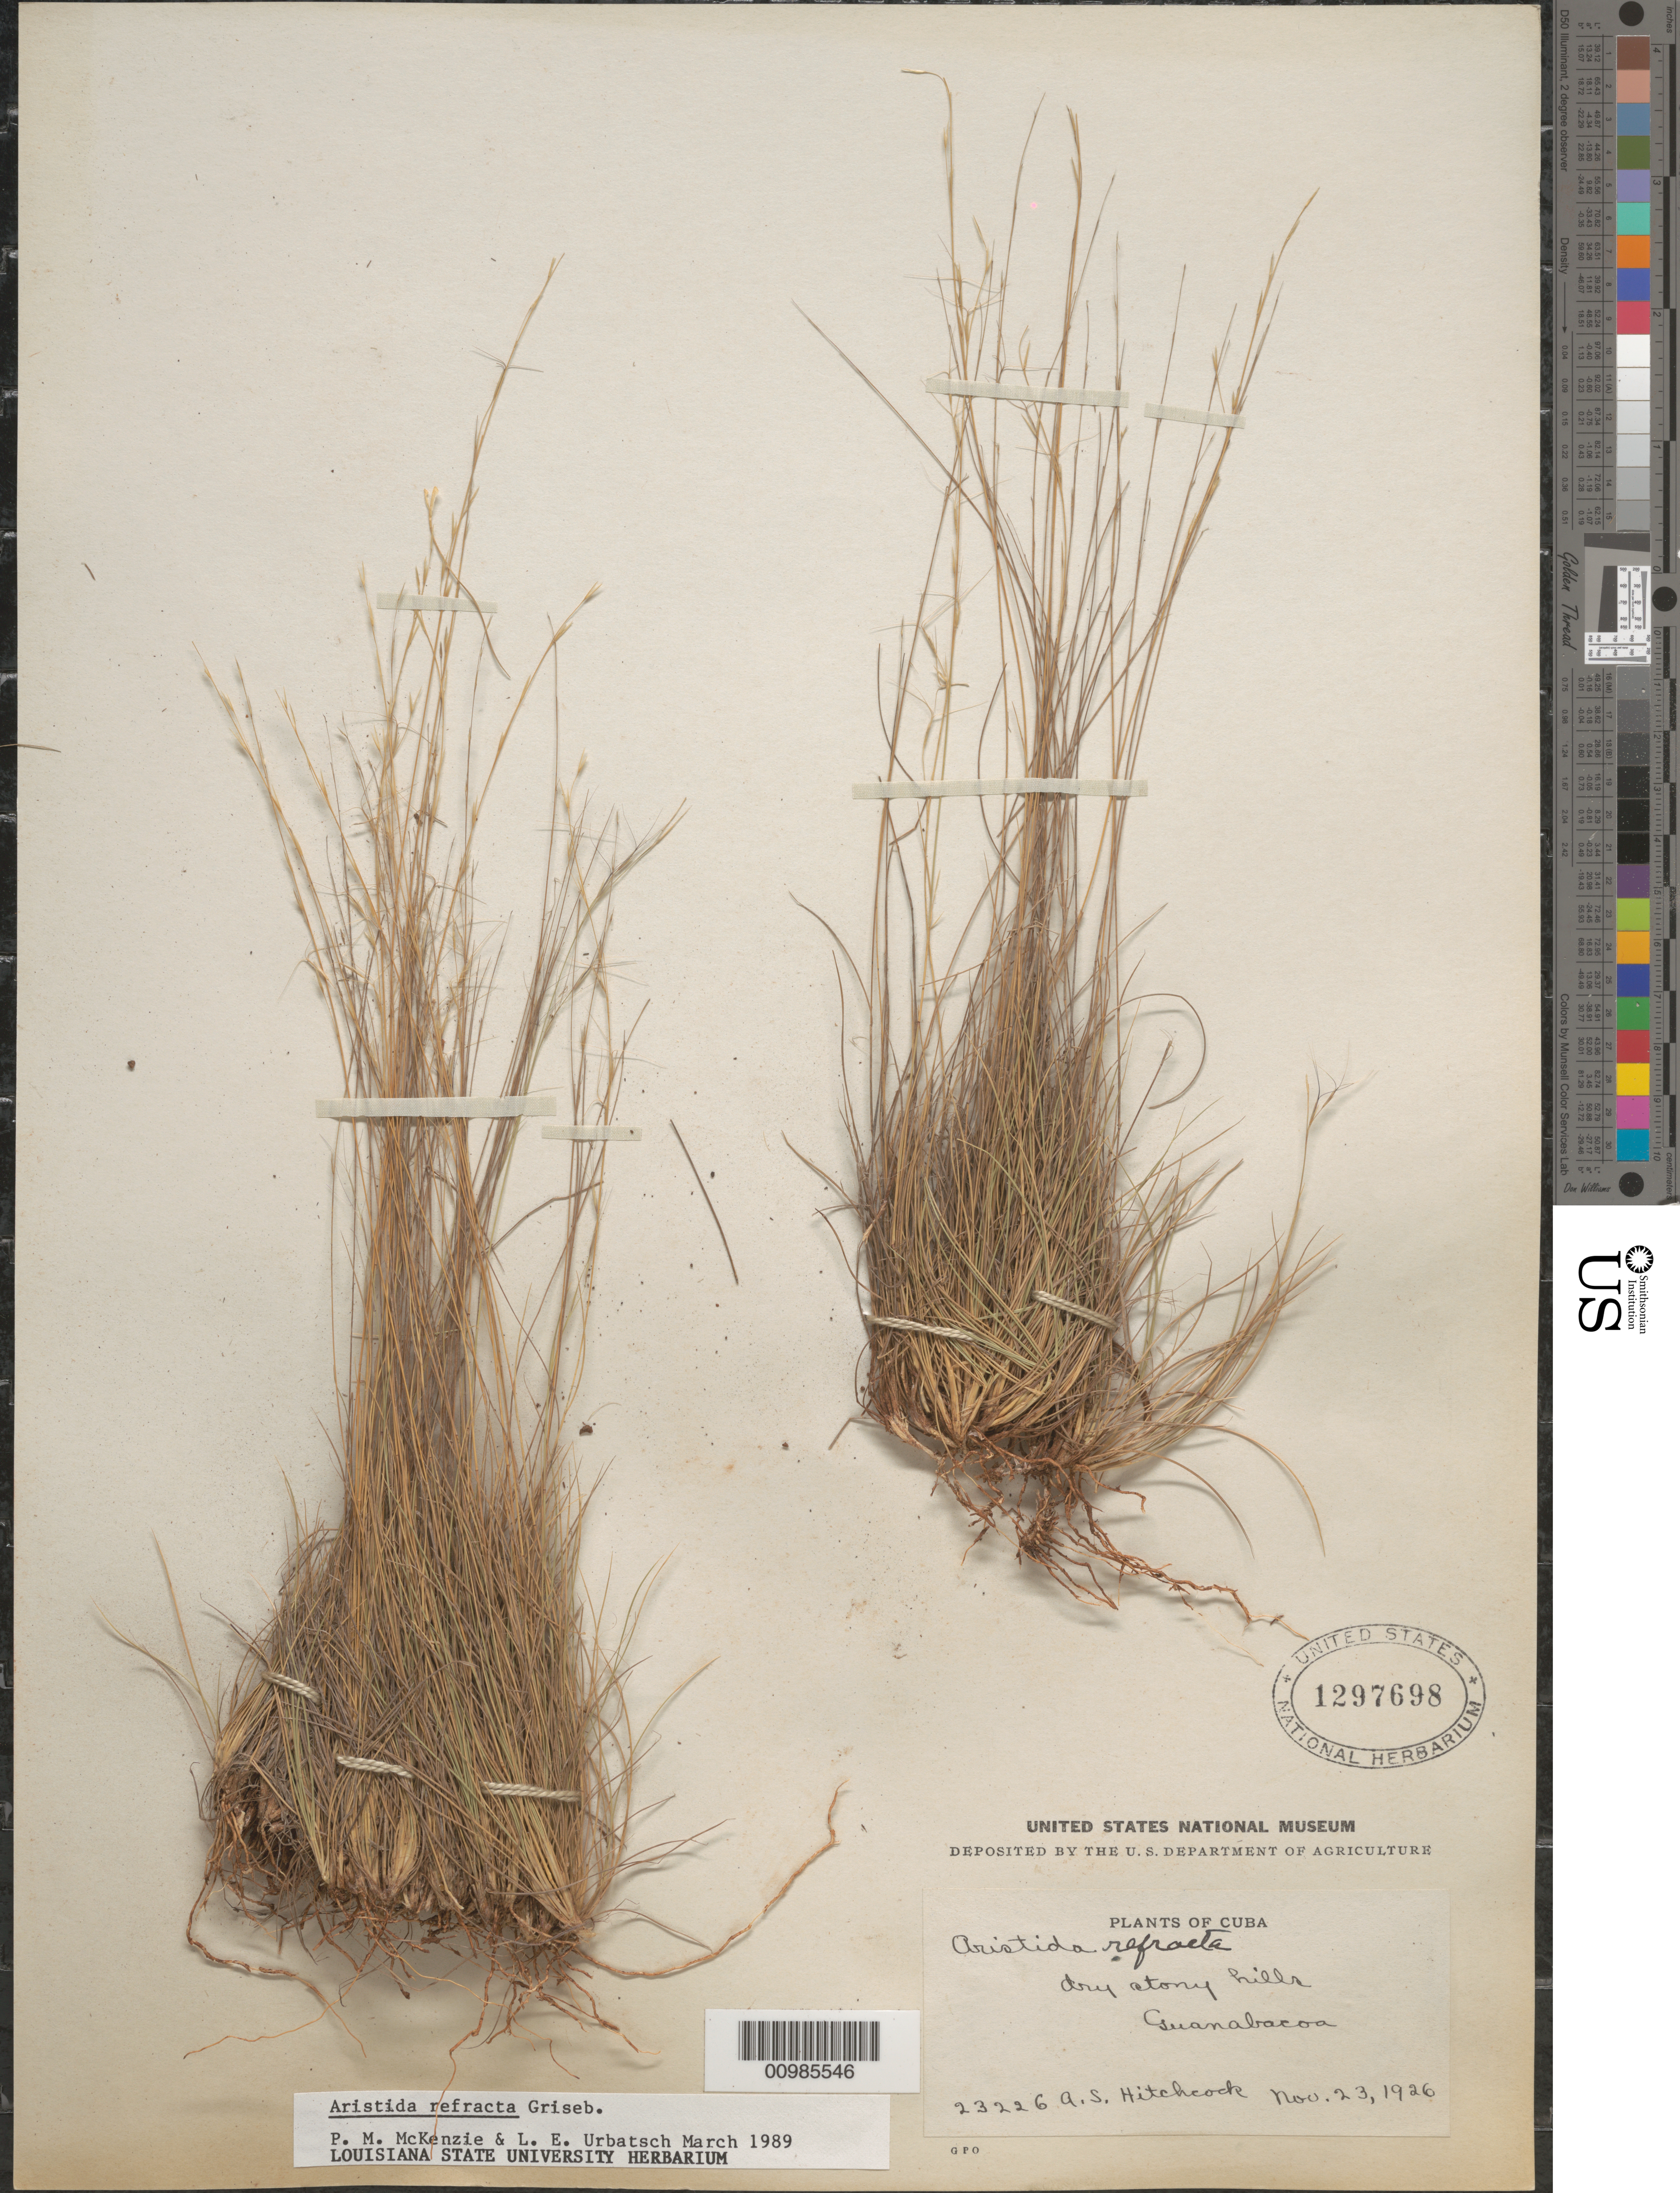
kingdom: Plantae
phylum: Tracheophyta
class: Liliopsida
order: Poales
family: Poaceae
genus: Aristida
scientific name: Aristida refracta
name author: Griseb.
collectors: A. S. Hitchcock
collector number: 23226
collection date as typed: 23 Nov 1926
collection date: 1926-11-23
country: Cuba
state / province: La Habana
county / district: Municipio Guanabacoa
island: Cuba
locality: Guanabacoa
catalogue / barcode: US 1297698